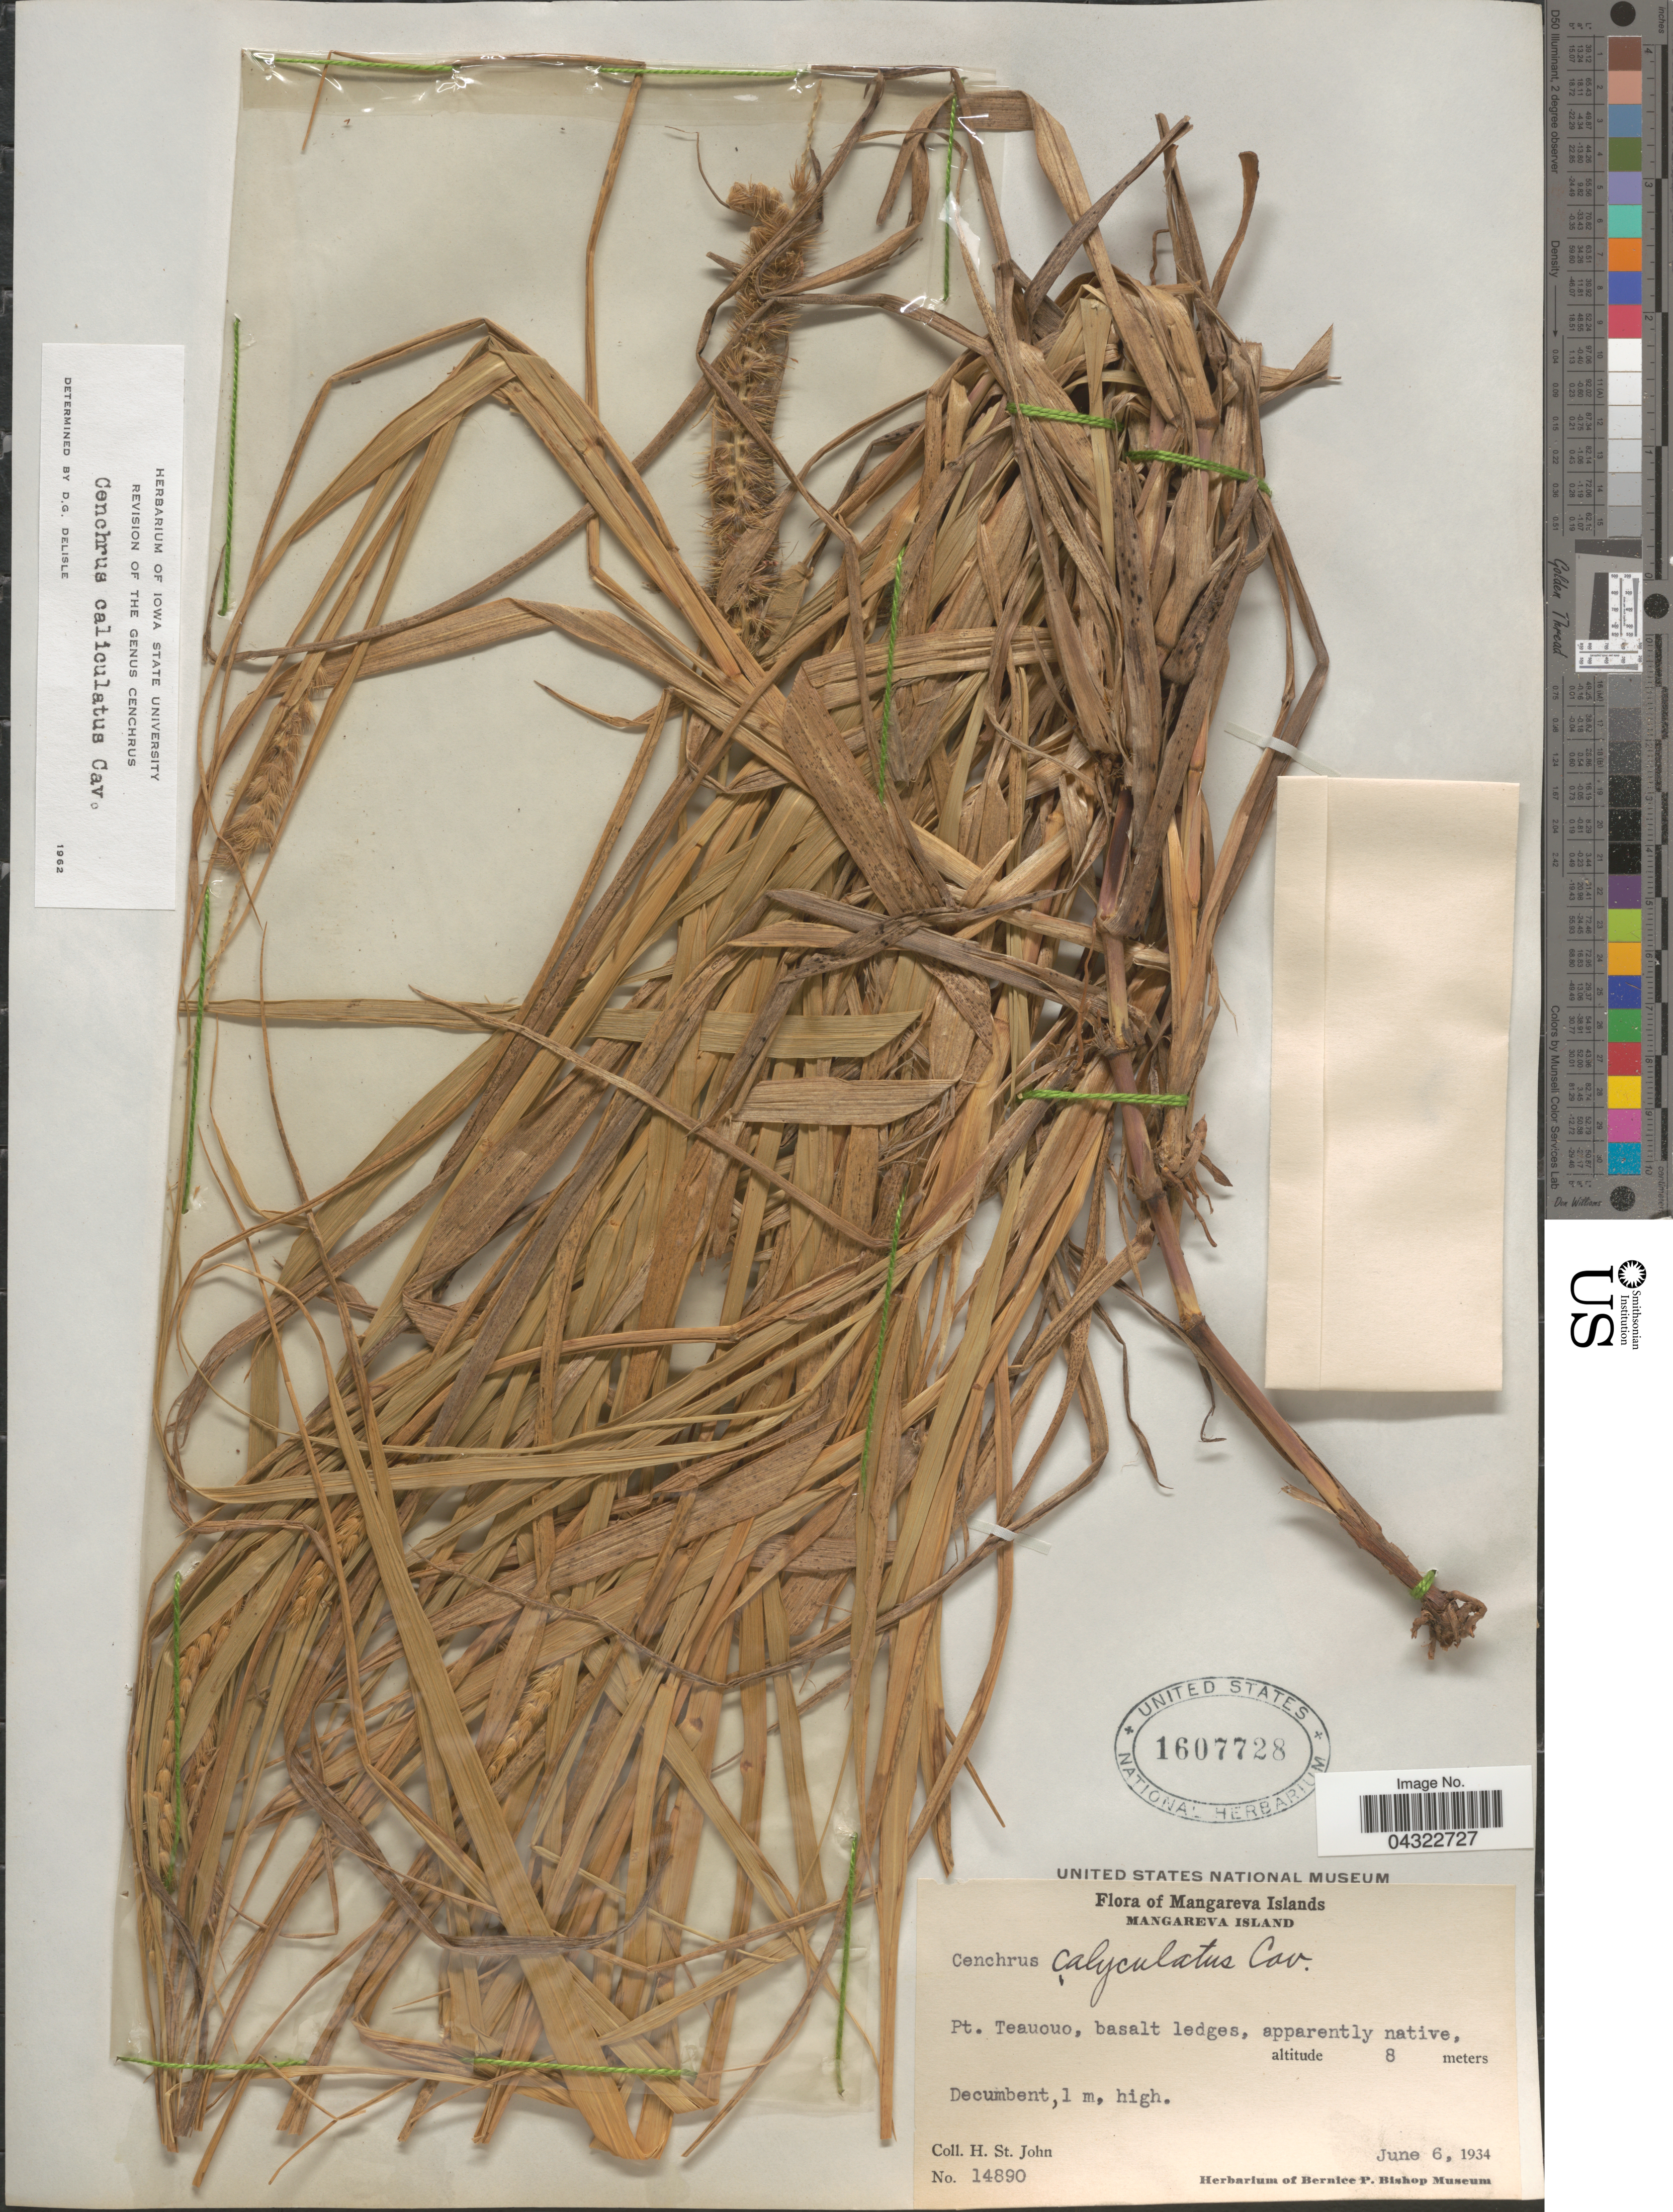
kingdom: Plantae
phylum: Tracheophyta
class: Liliopsida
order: Poales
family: Poaceae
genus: Cenchrus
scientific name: Cenchrus caliculatus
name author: Cav.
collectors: H. St. John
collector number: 14890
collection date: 1934-06-06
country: French Polynesia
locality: Mangareva Islands. Mangareva Island. Pt. Teauouo.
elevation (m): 8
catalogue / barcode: US 1607728